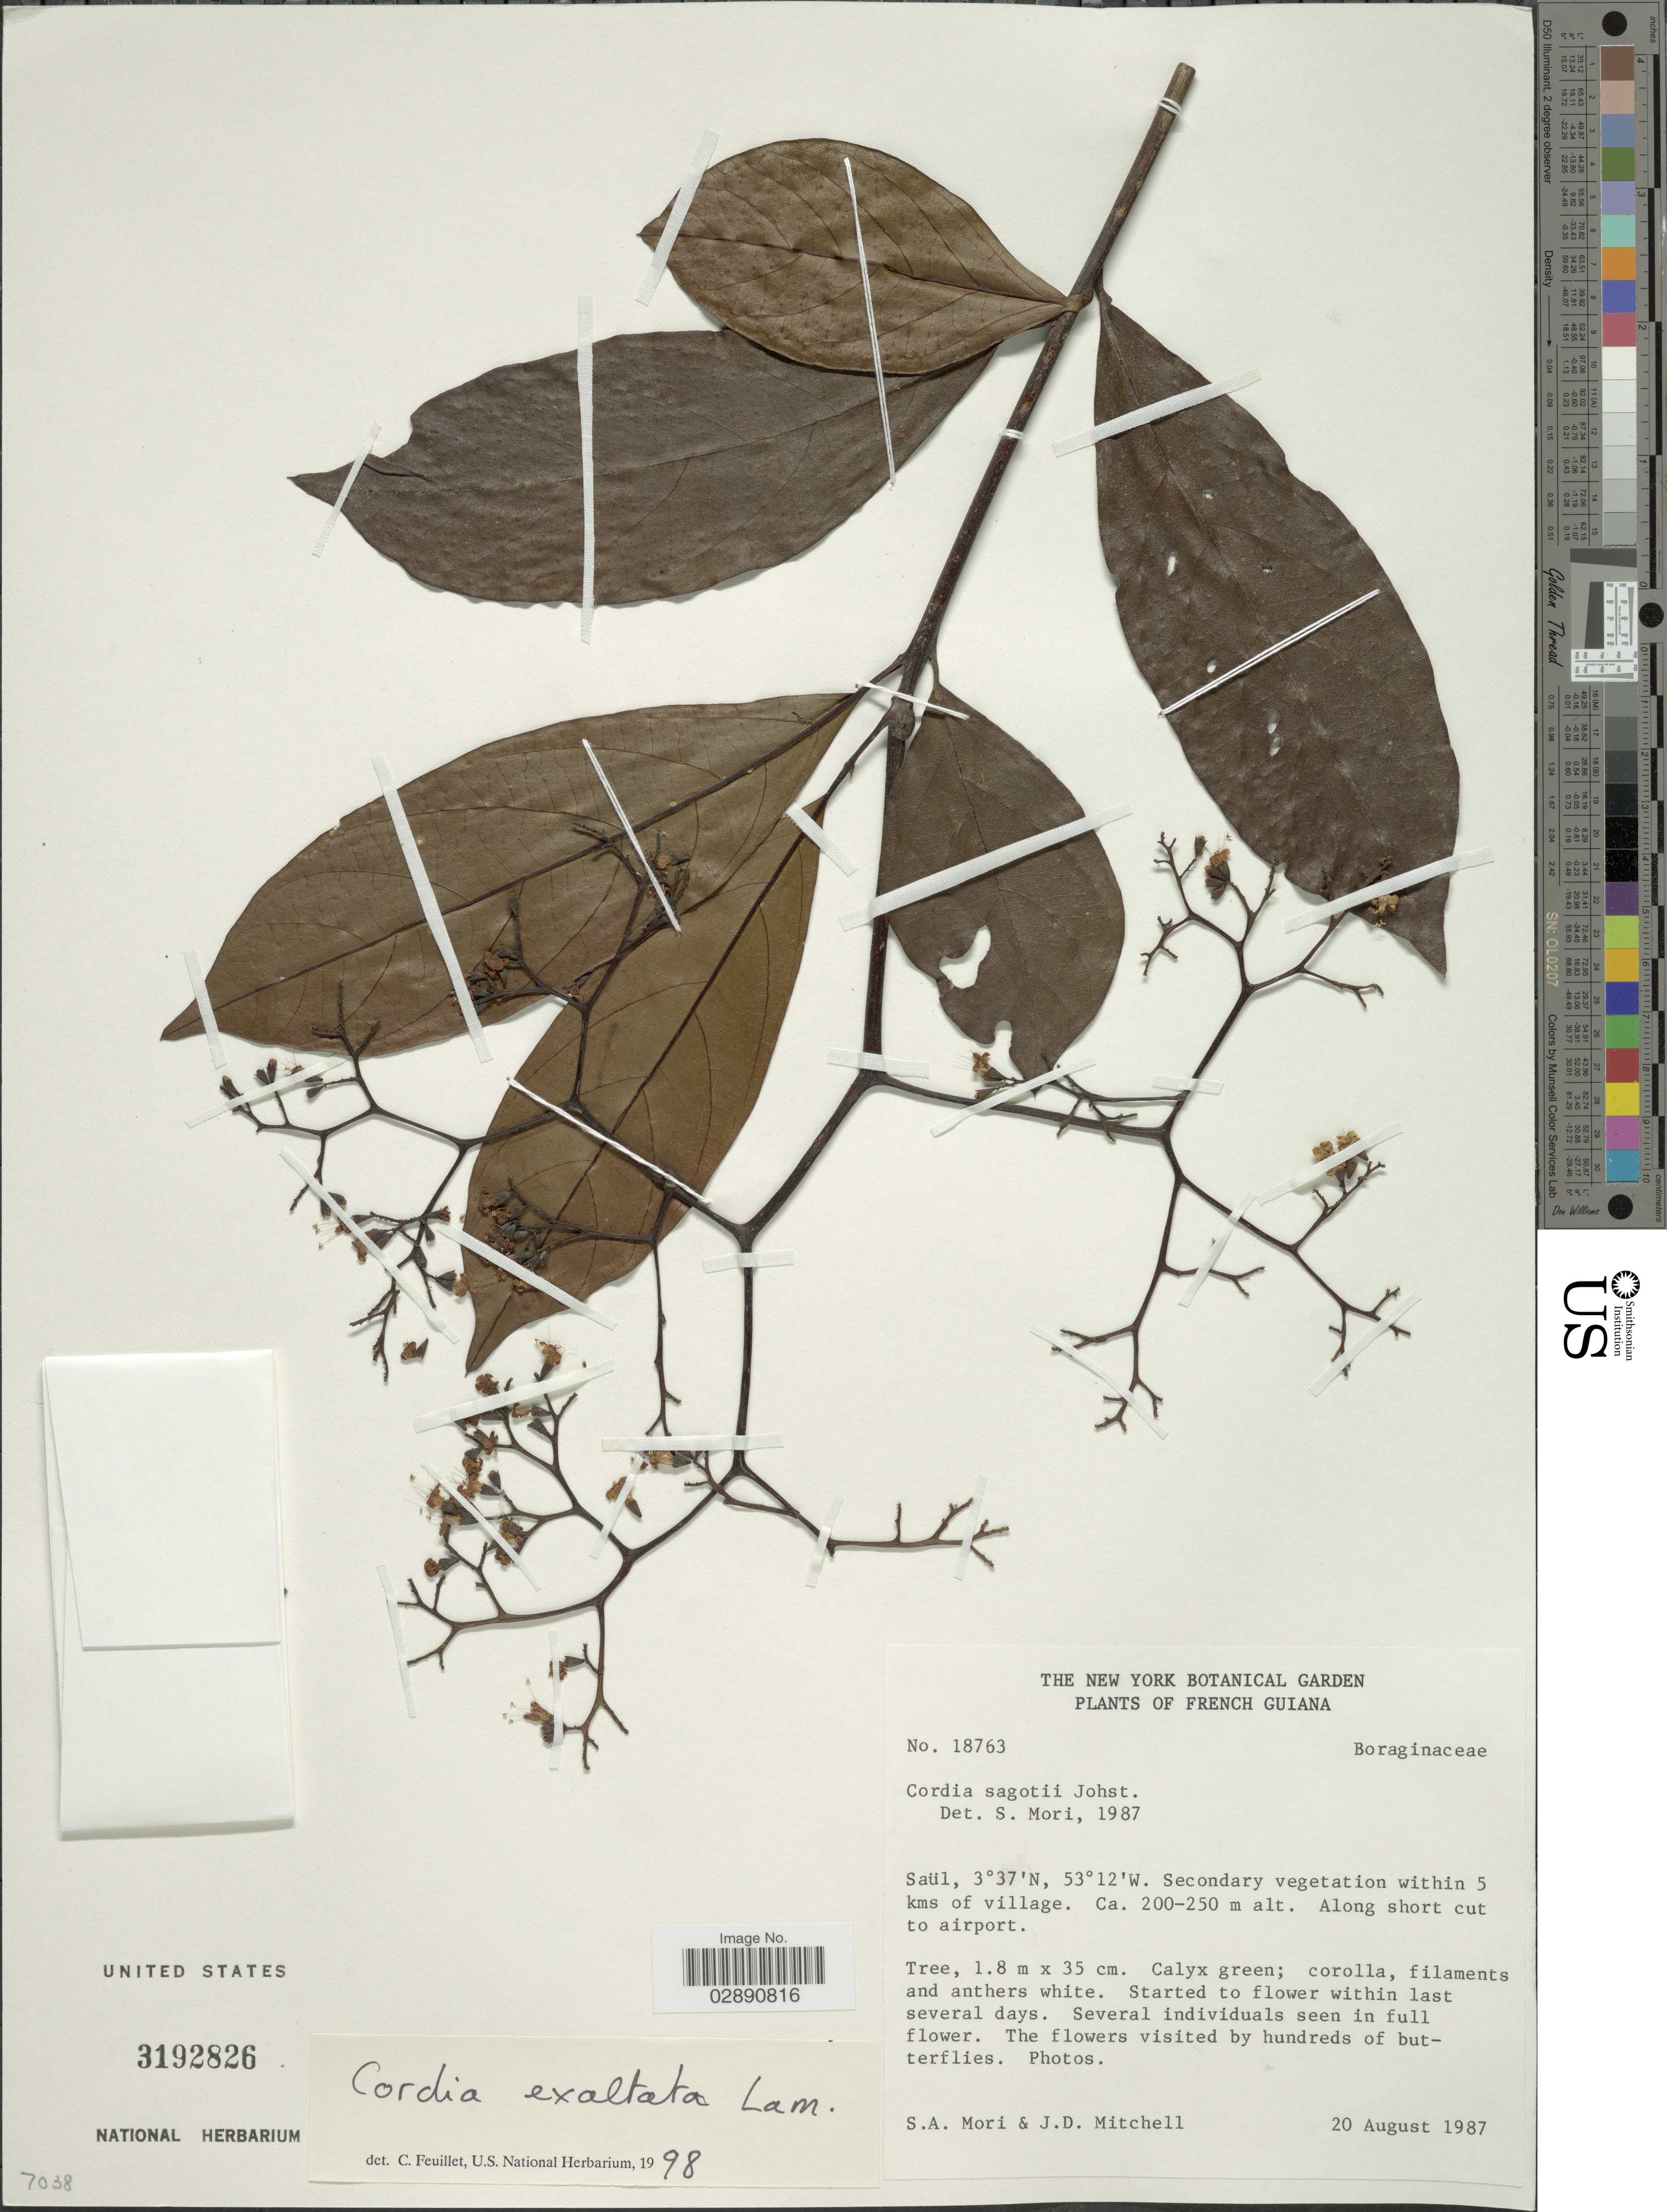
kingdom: Plantae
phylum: Tracheophyta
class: Magnoliopsida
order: Boraginales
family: Cordiaceae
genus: Cordia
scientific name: Cordia exaltata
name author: Lam.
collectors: S. Mori & J. D. Mitchell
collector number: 18763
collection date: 1987-08-20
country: French Guiana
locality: Saül.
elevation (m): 200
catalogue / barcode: US 3192826